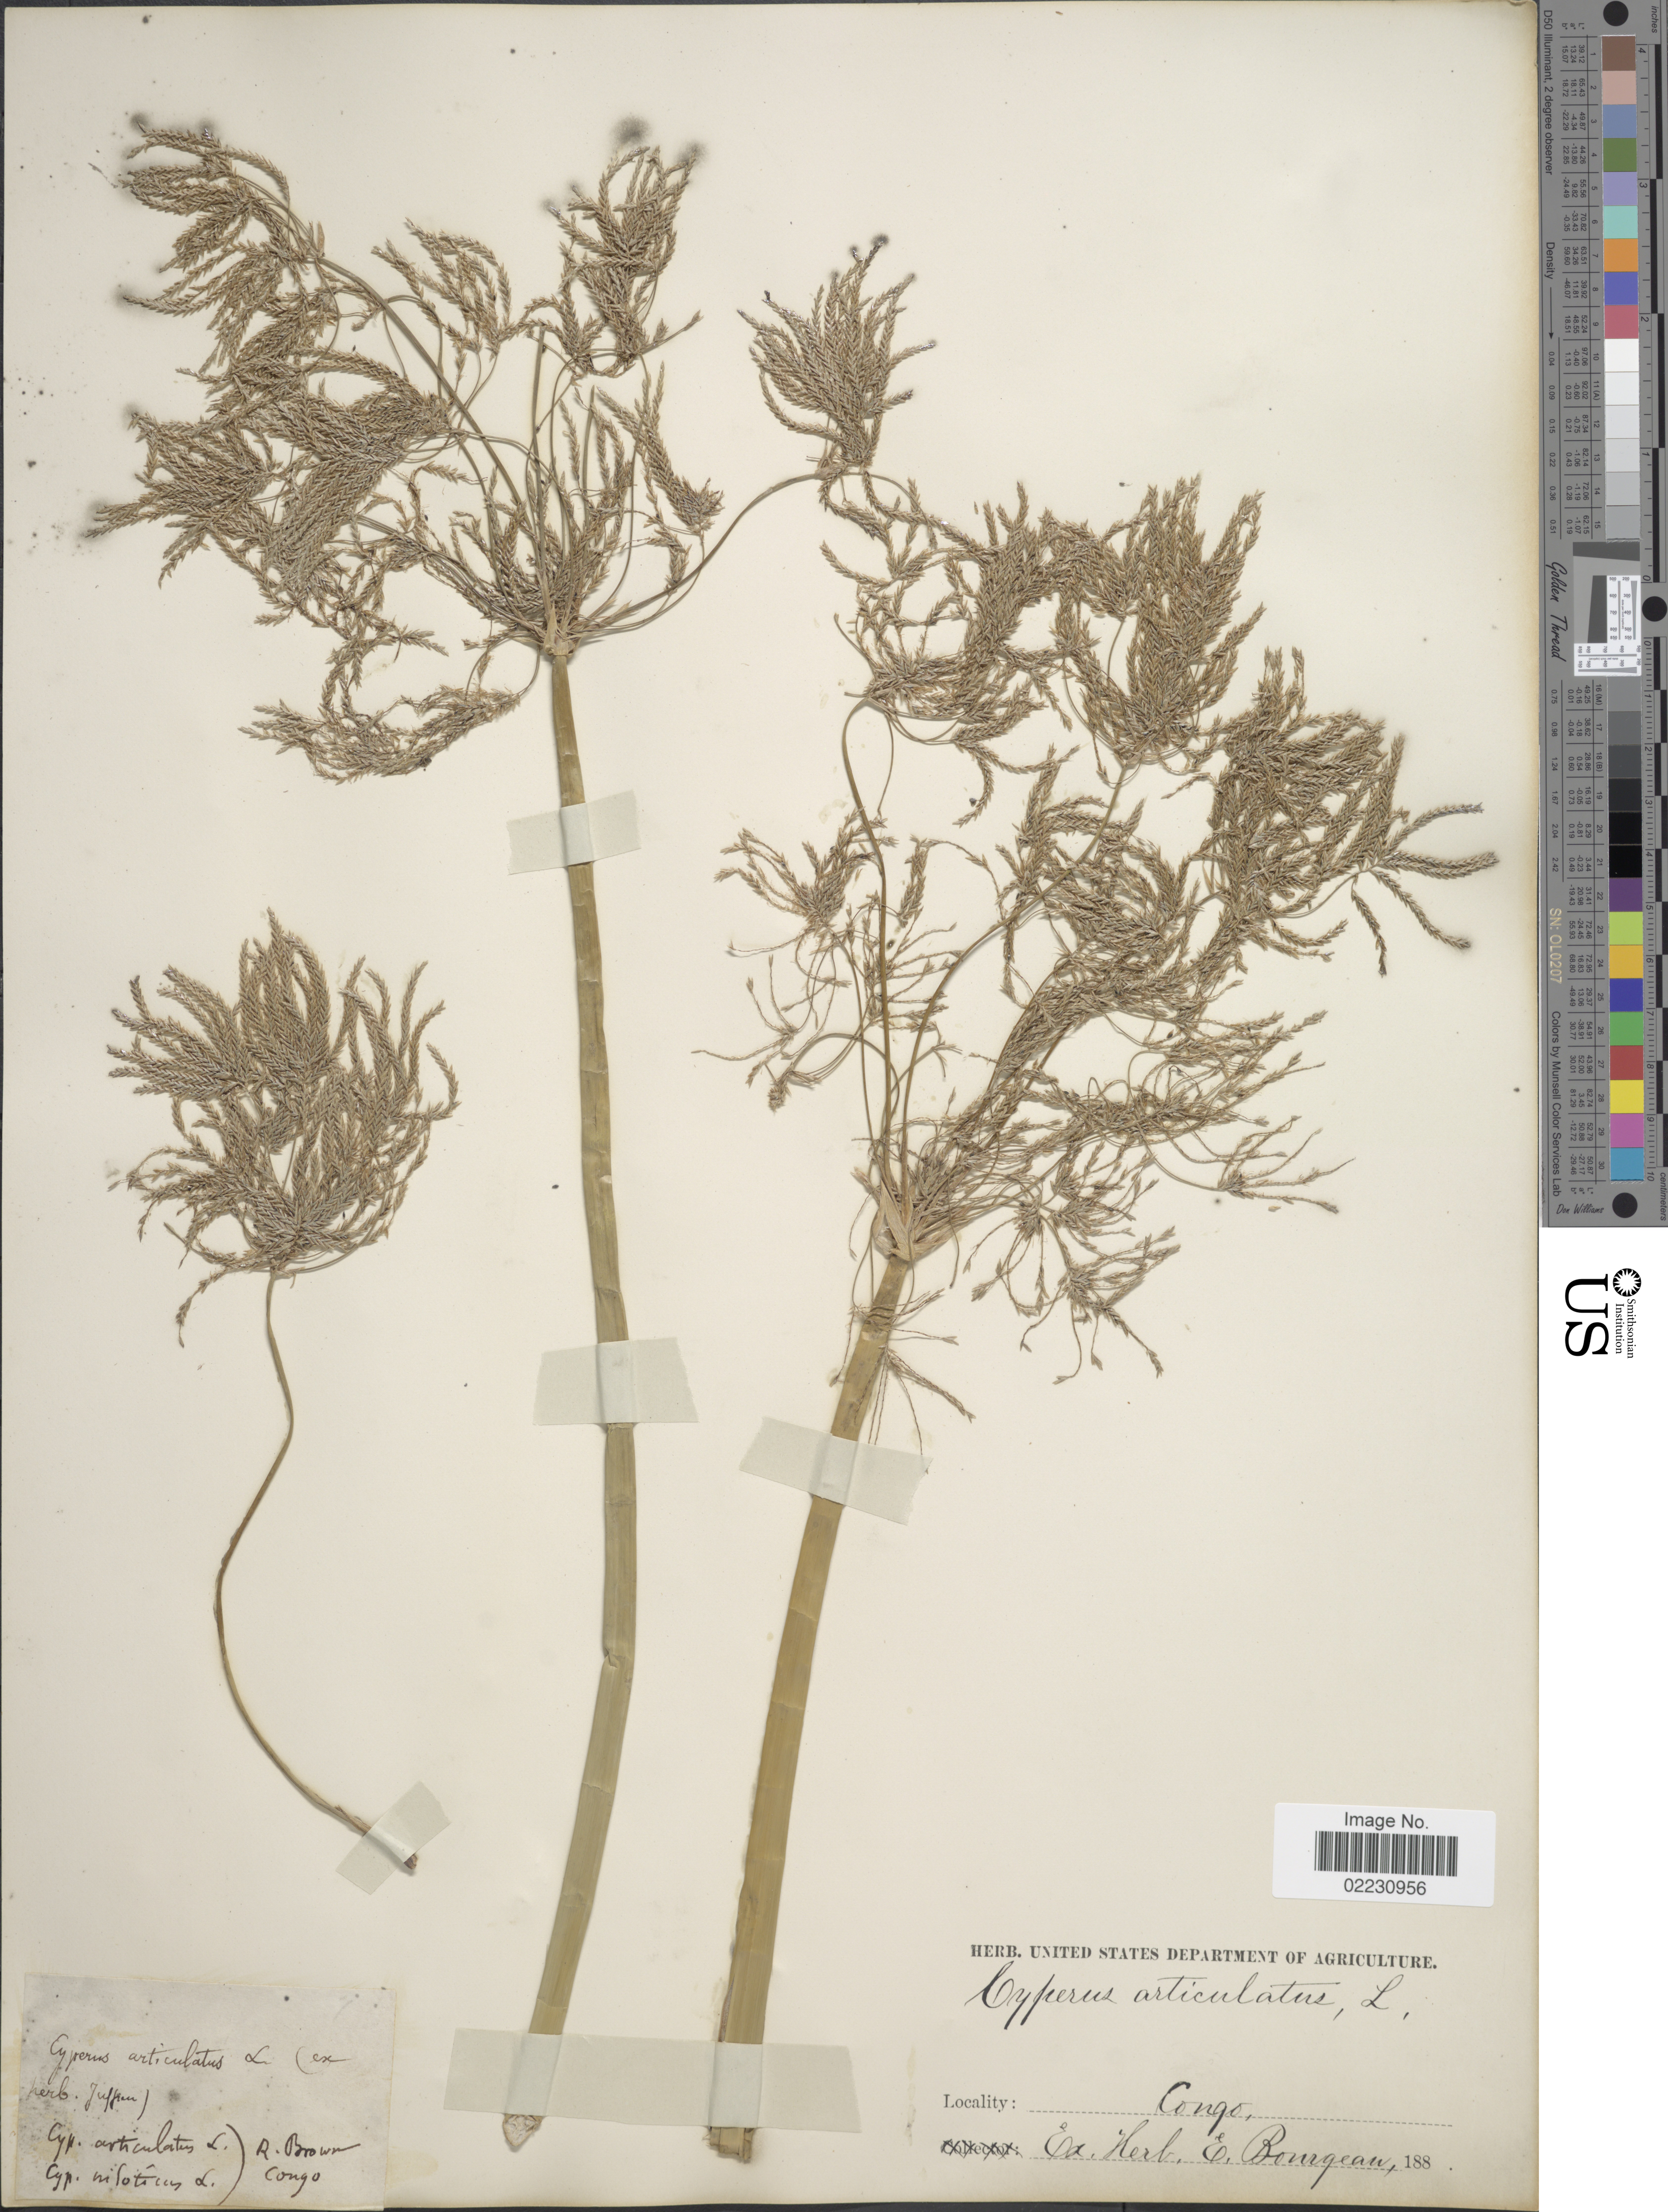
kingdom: Plantae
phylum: Tracheophyta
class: Liliopsida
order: Poales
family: Cyperaceae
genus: Cyperus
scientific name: Cyperus articulatus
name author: L.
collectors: R. Brown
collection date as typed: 188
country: Congo, Republic of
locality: Congo